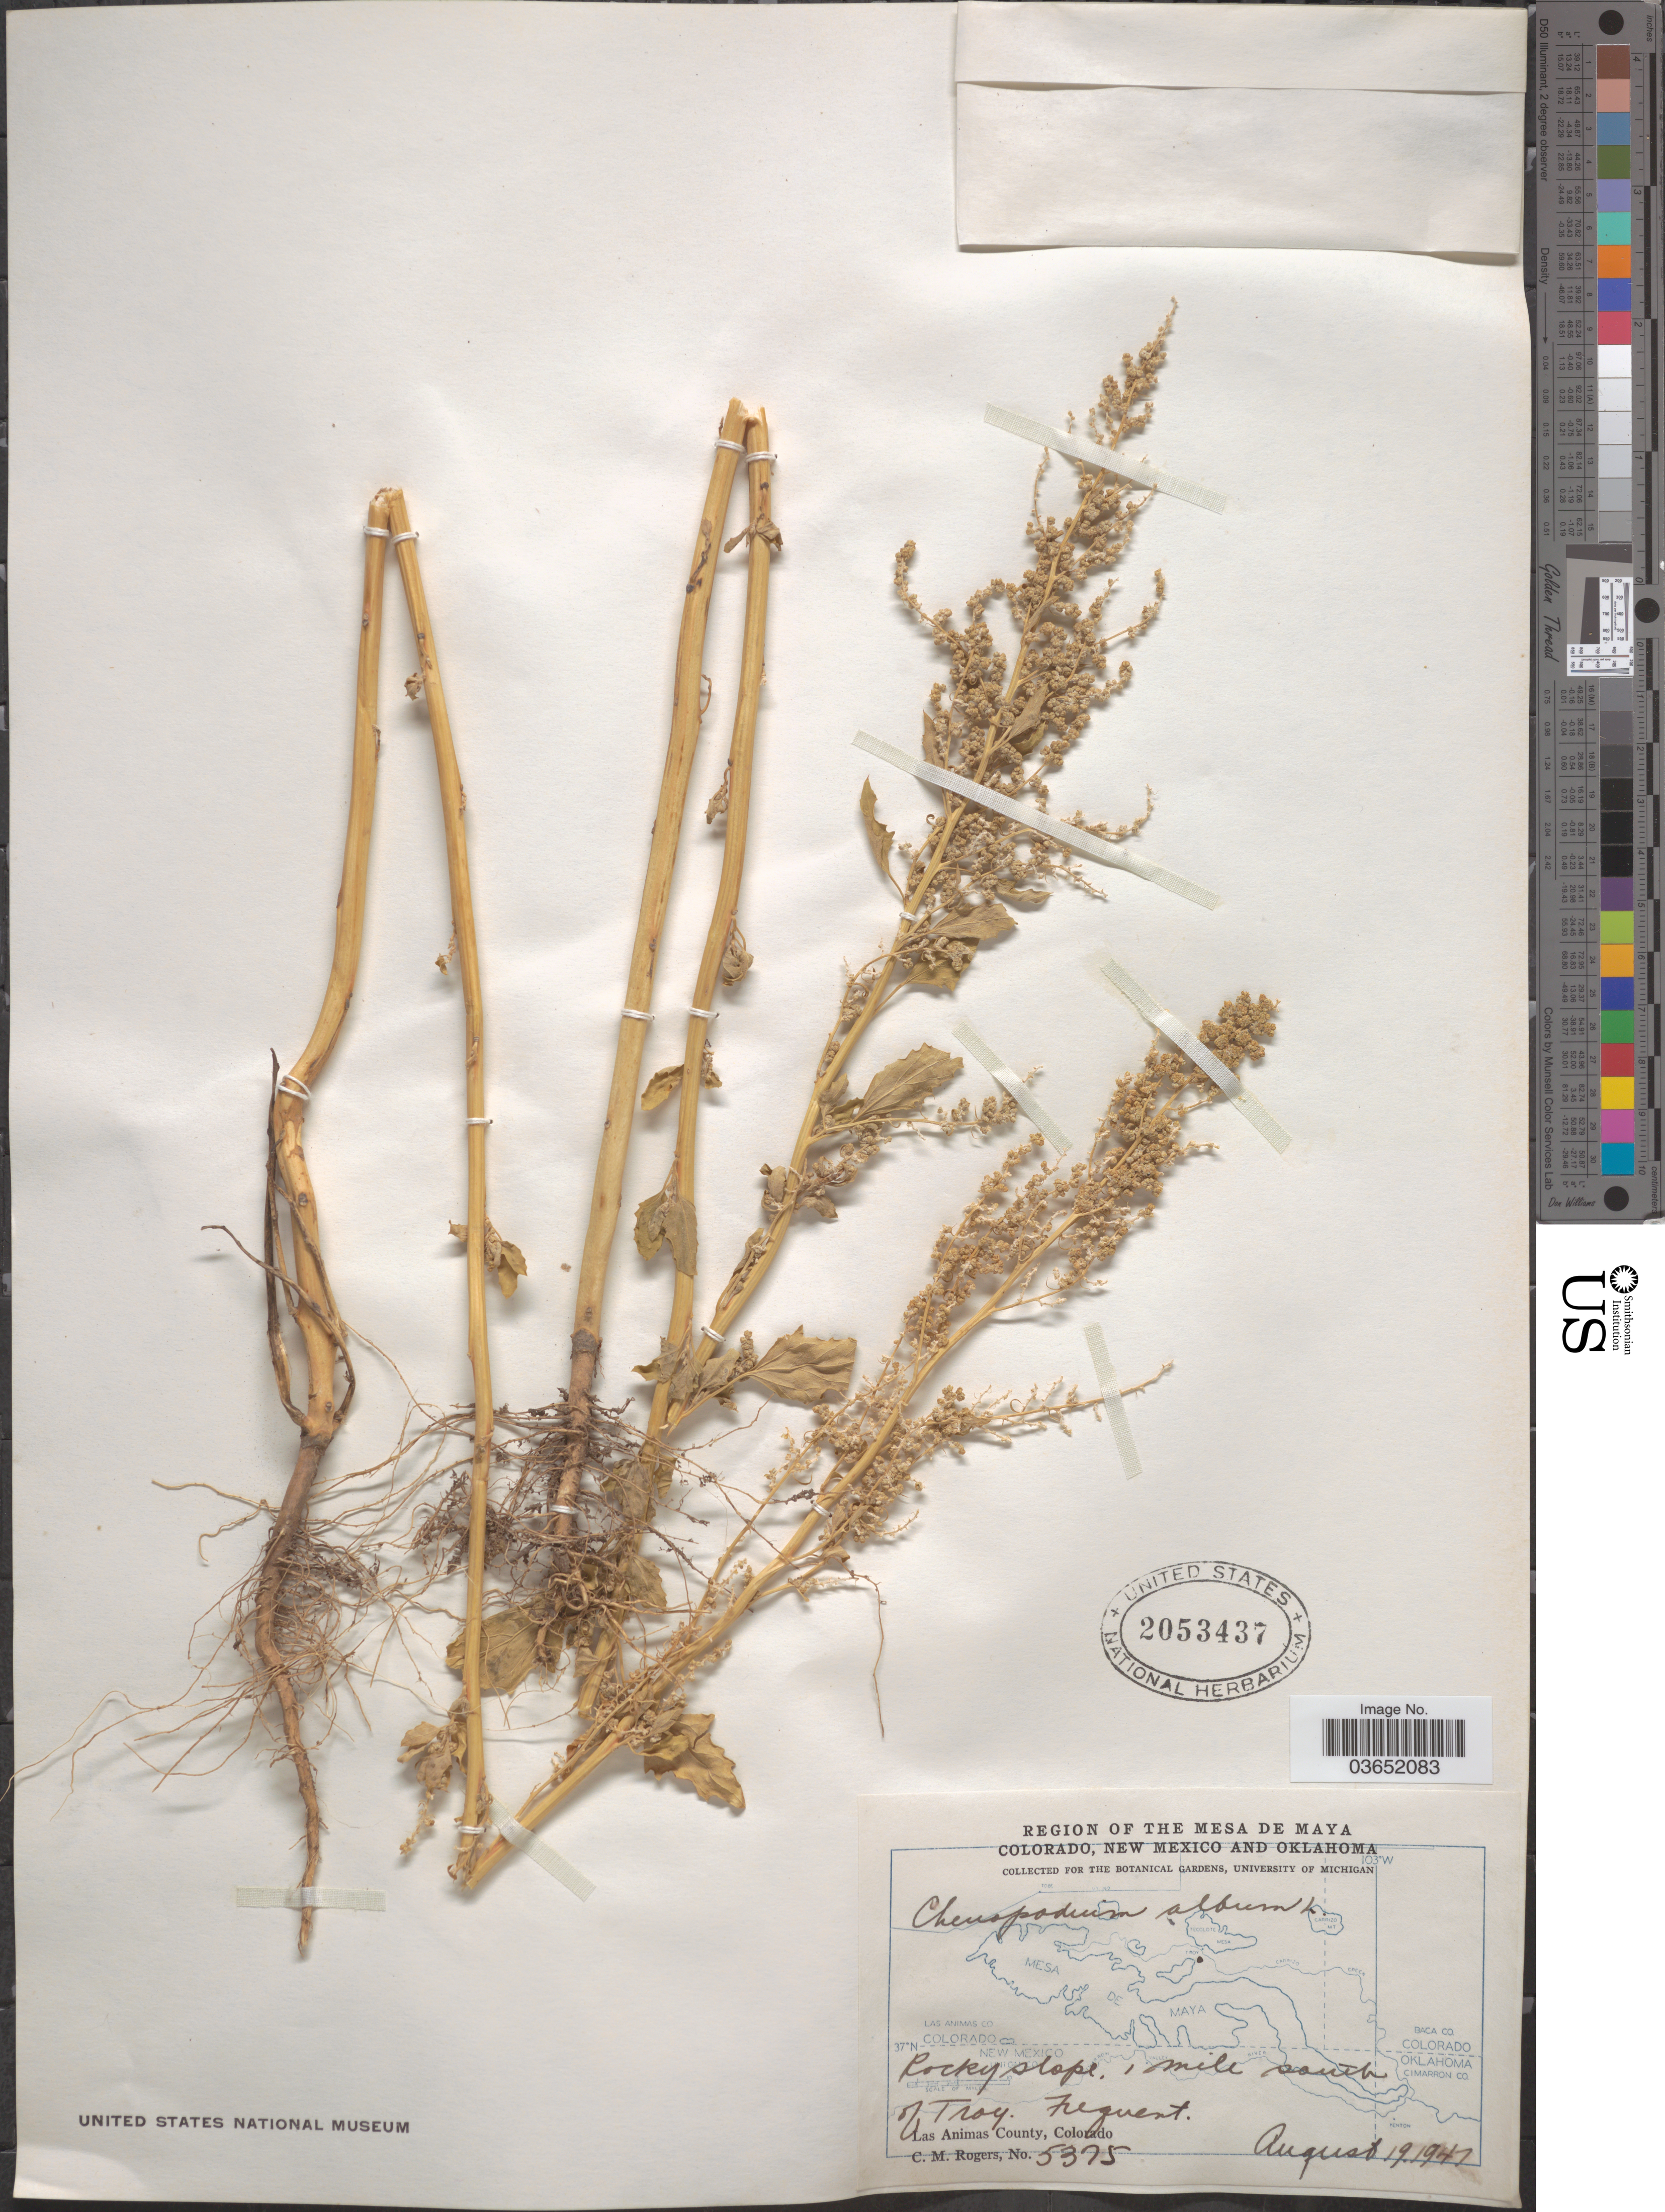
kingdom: Plantae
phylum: Tracheophyta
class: Magnoliopsida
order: Caryophyllales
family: Amaranthaceae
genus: Chenopodium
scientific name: Chenopodium album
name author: L.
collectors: C. M. Rogers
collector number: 5375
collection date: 1947-08-19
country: United States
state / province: Colorado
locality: Region of the Mesa de Maya. 1 mile south of Troy. Las Animas County.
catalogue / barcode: US 2053437